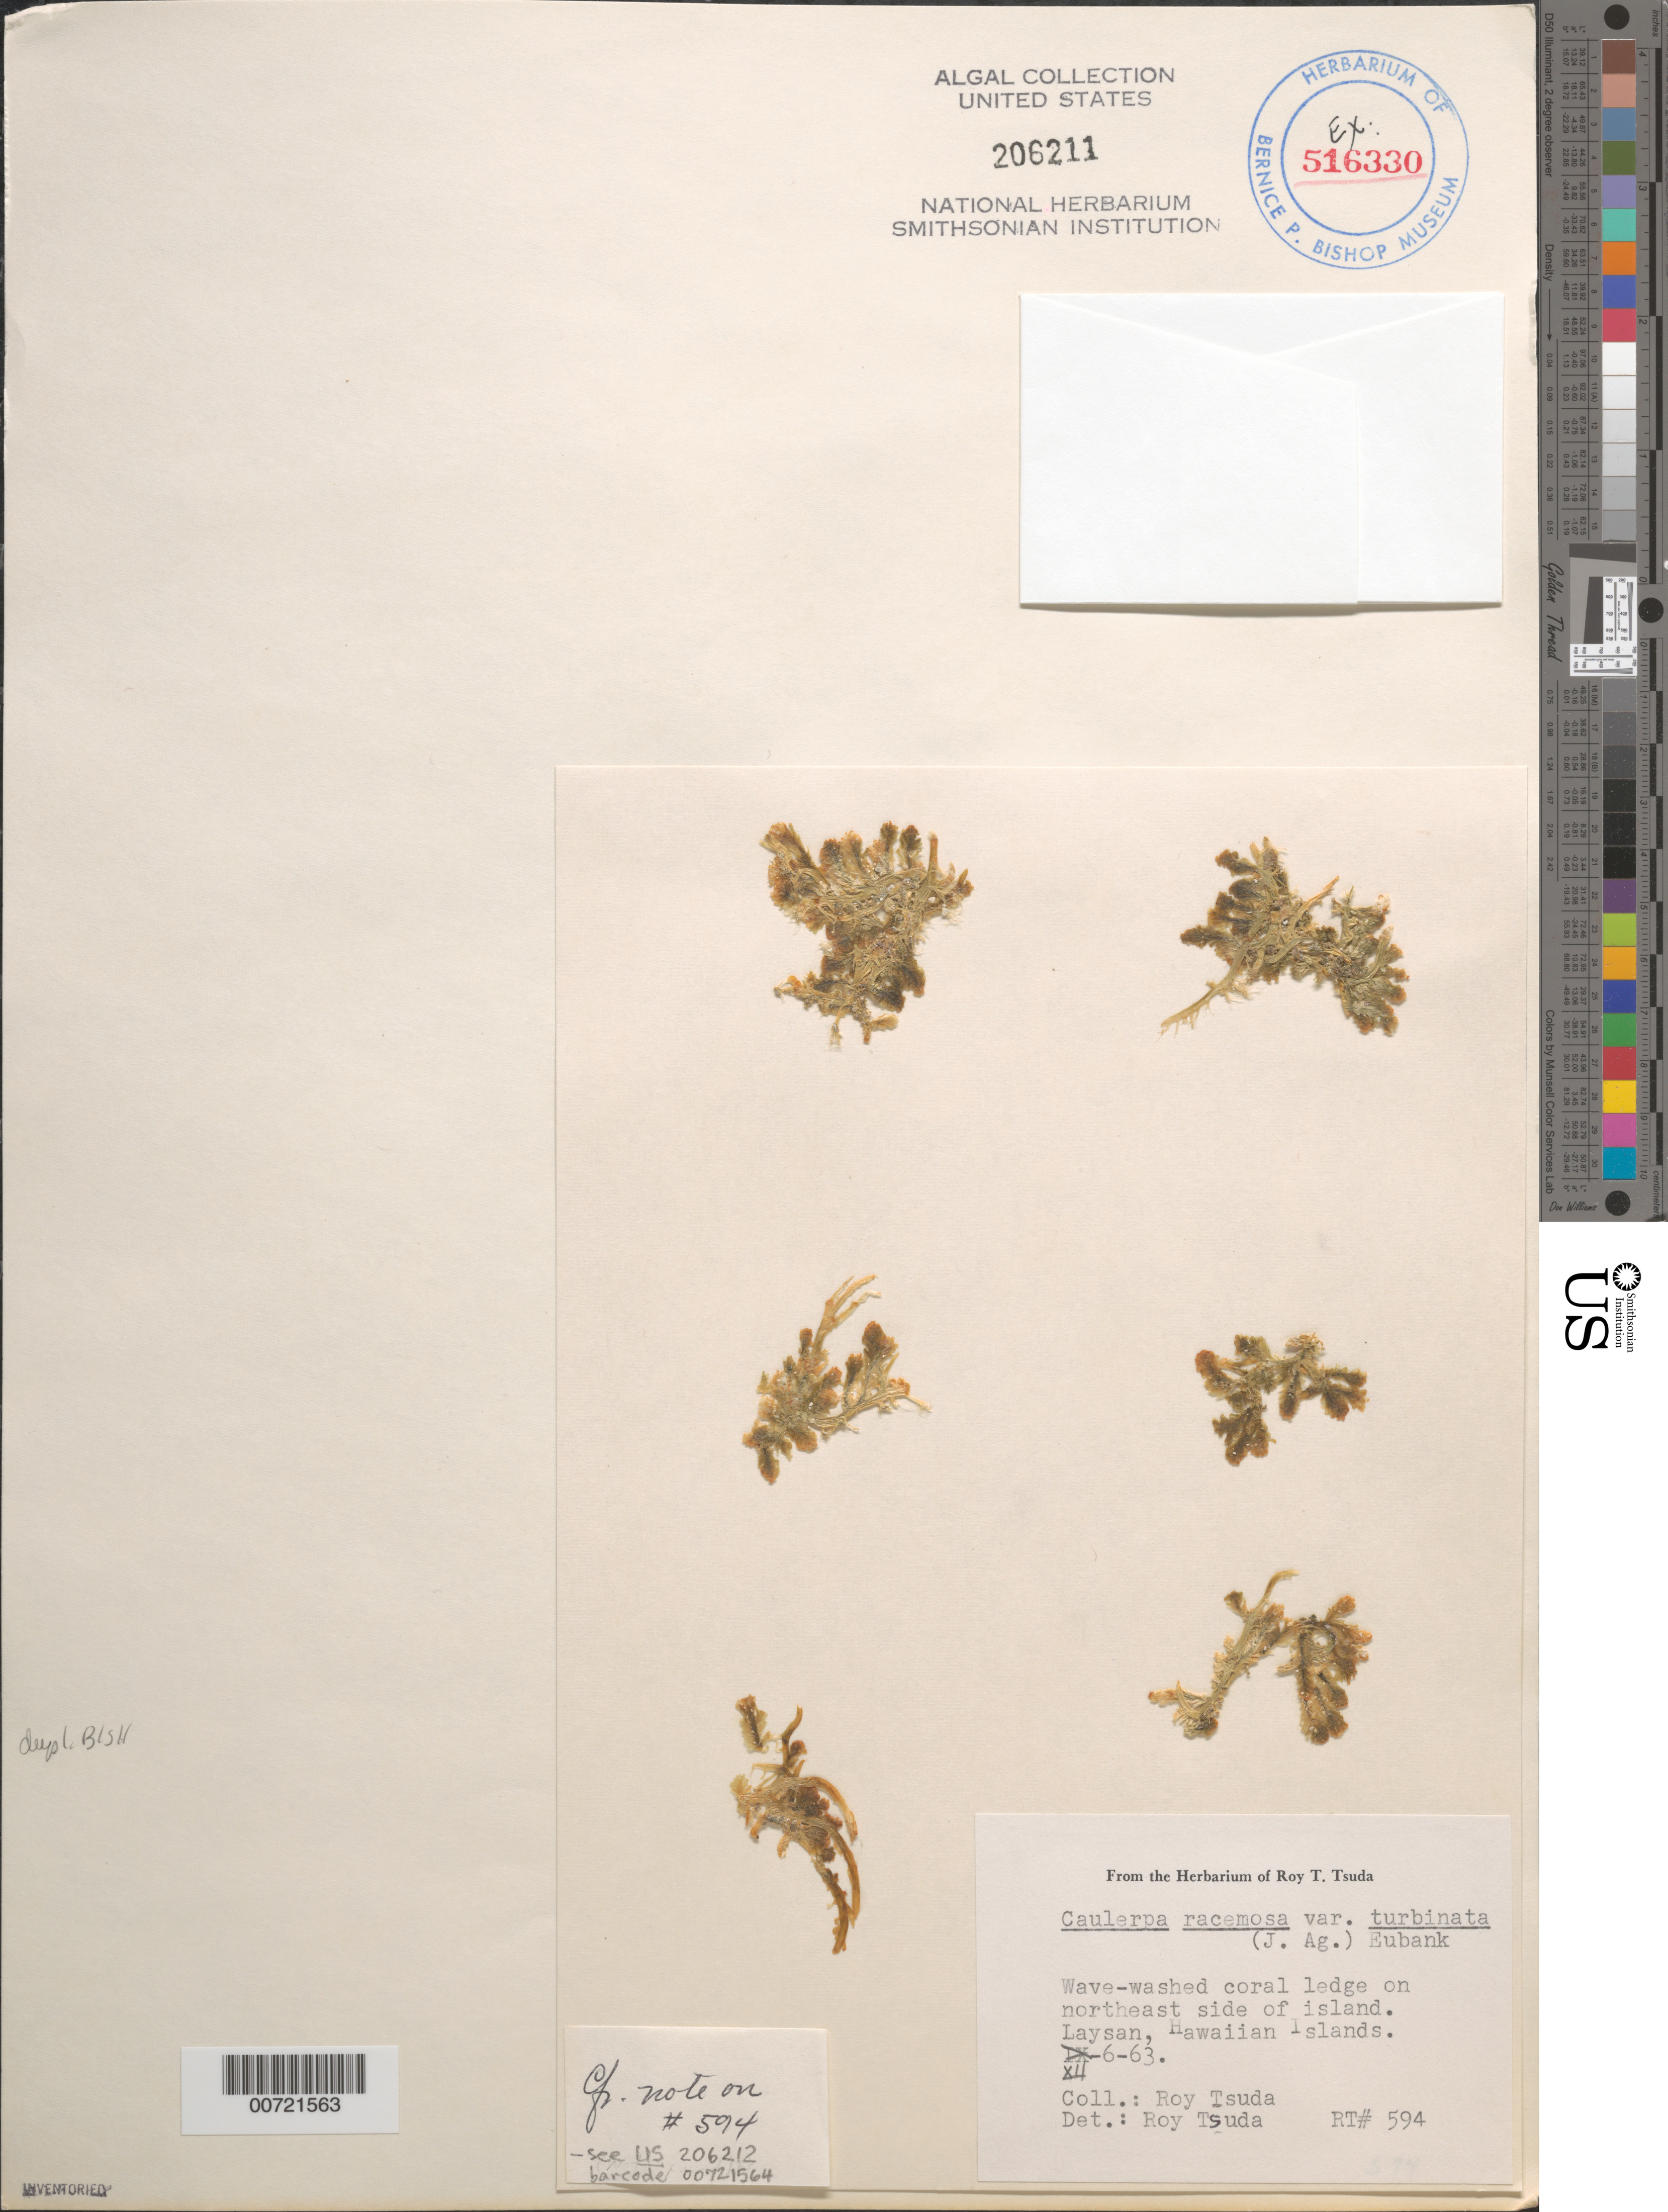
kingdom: Plantae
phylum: Chlorophyta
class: Ulvophyceae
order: Bryopsidales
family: Caulerpaceae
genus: Caulerpa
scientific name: Caulerpa racemosa var. turbinata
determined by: Tsuda, R. T.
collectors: R. Tsuda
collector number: RT 594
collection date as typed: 06 Dec 1963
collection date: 1963-12-06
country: United States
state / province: Hawaii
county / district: Honolulu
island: Laysan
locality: Northeast side of island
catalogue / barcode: US 206211